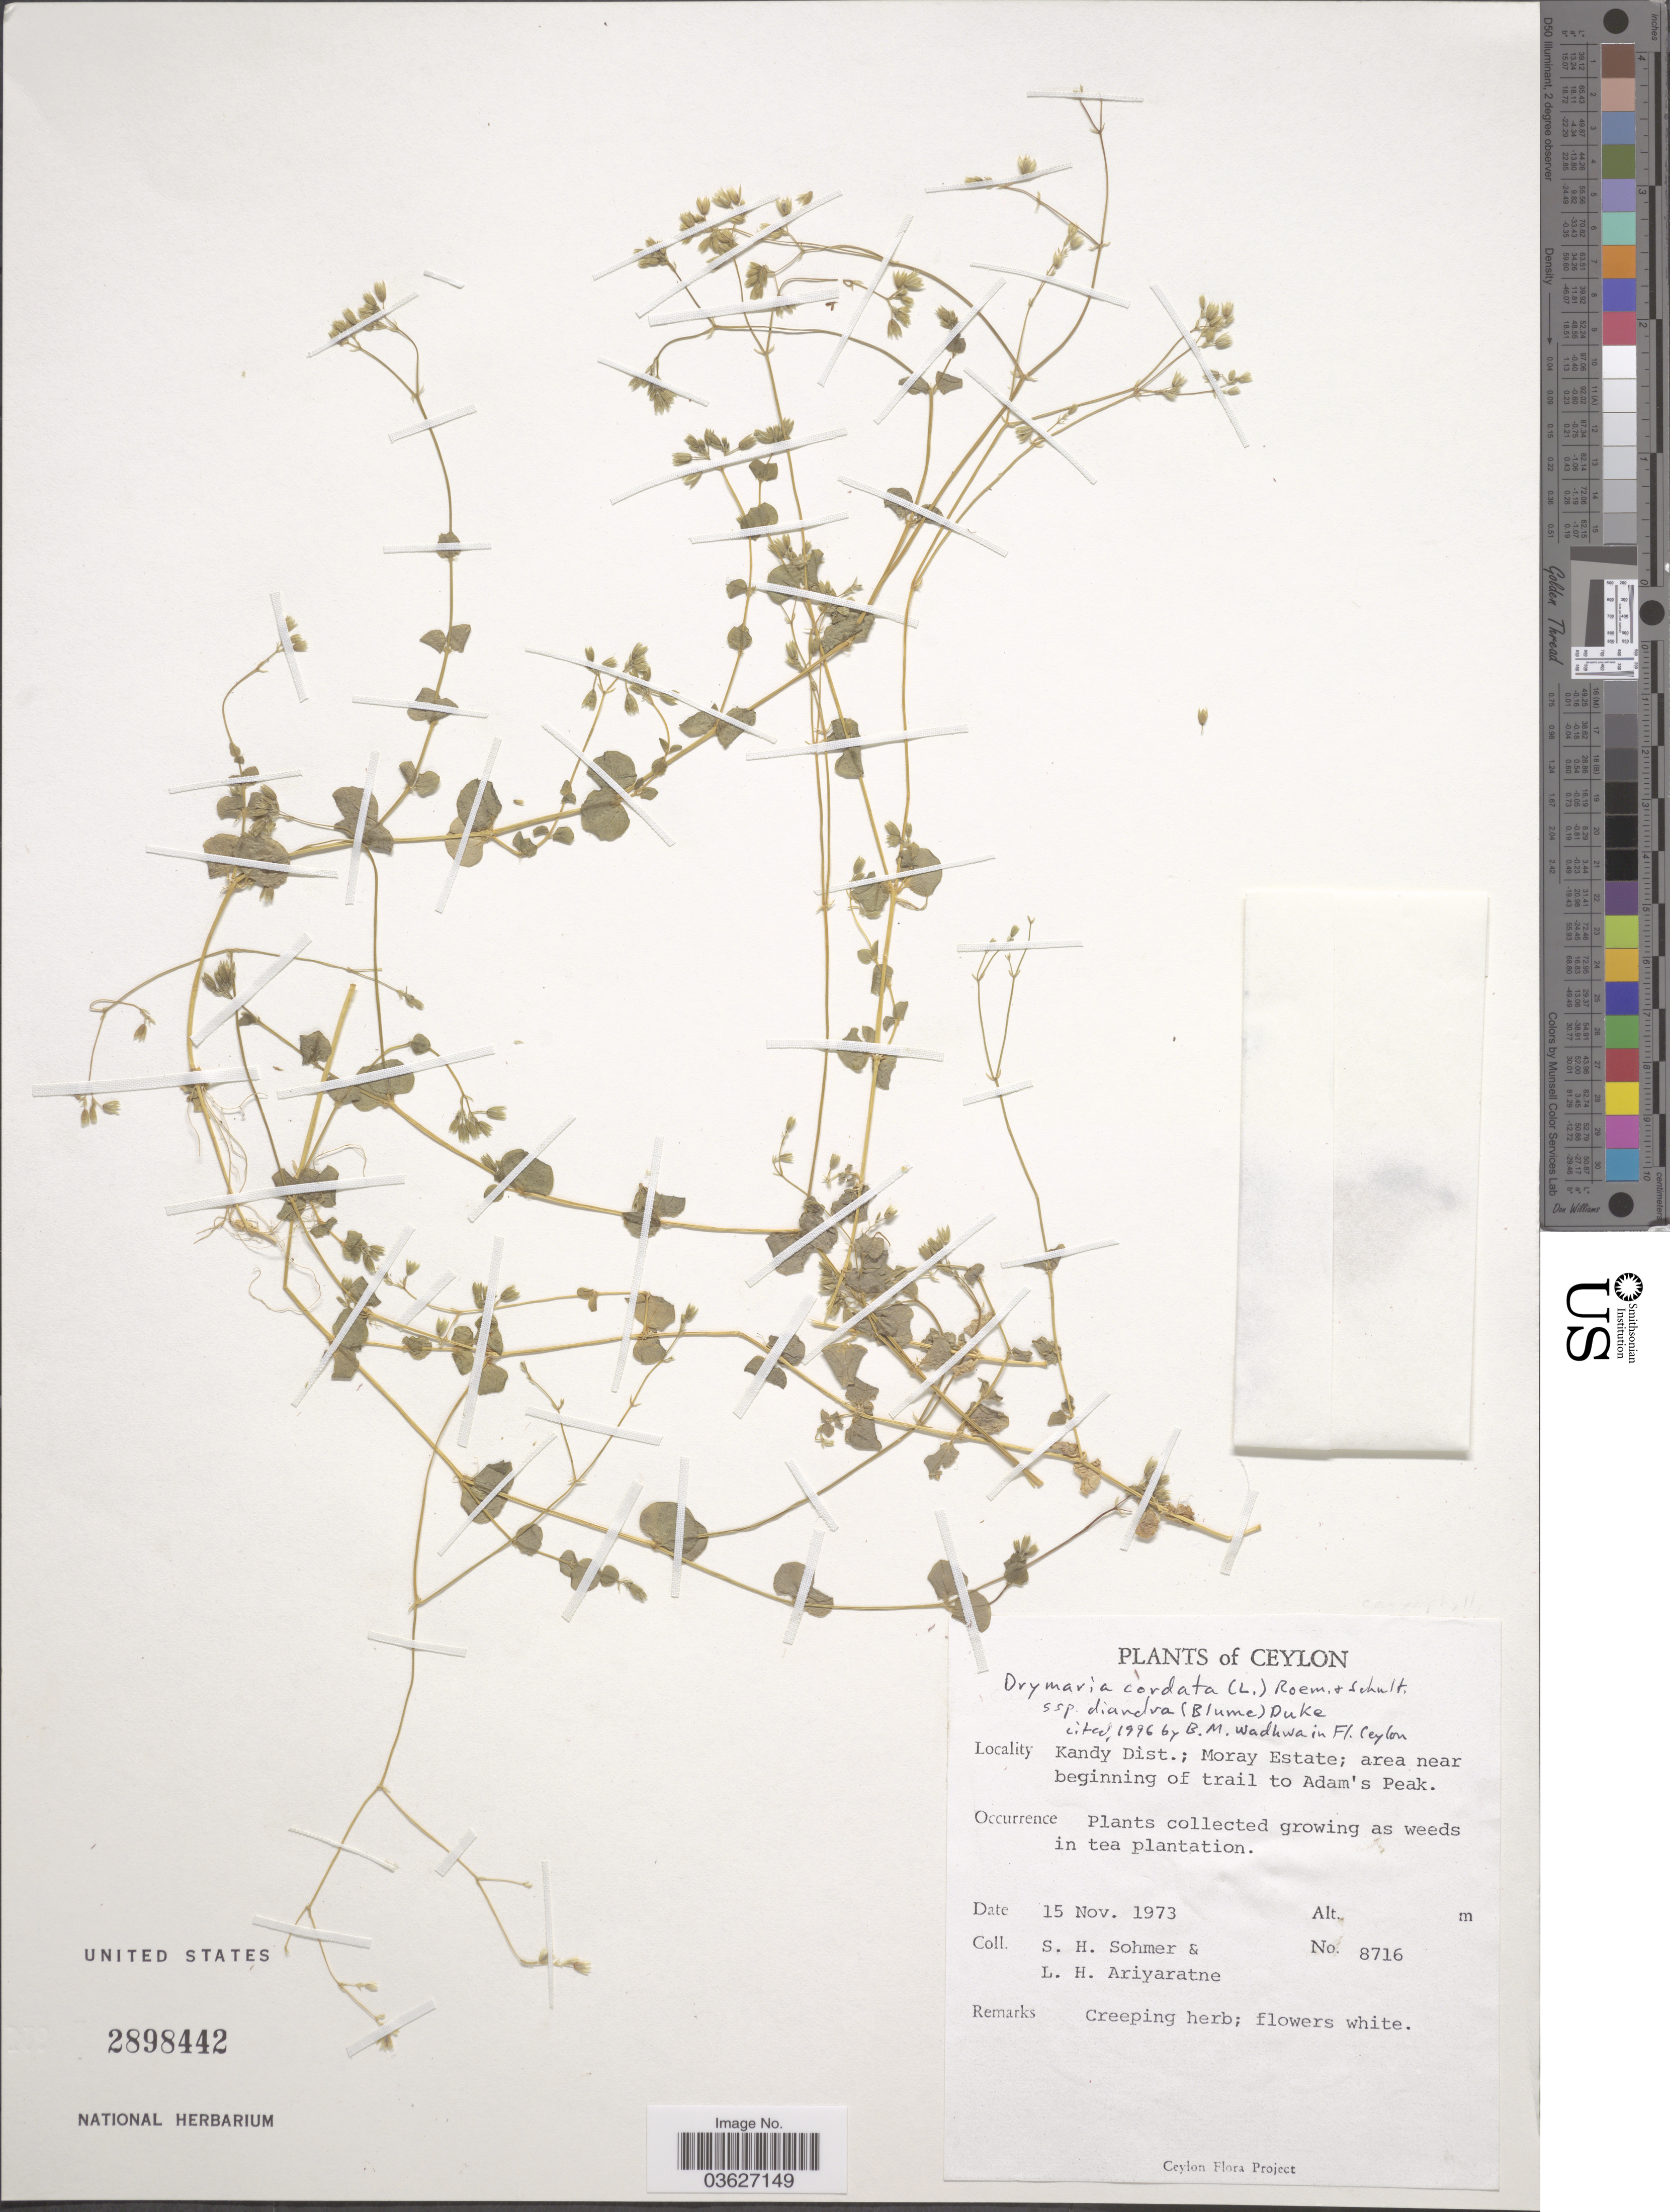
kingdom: Plantae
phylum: Tracheophyta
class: Magnoliopsida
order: Caryophyllales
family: Caryophyllaceae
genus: Drymaria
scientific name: Drymaria diandra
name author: Blume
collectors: S. H. Sohmer & L. Ariyaratne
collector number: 8716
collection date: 1973-11-15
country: Sri Lanka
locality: Ceylon. Kandy Dist.; Moray Estate; area near beginning of trail to Adam's Peak.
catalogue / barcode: US 2898442